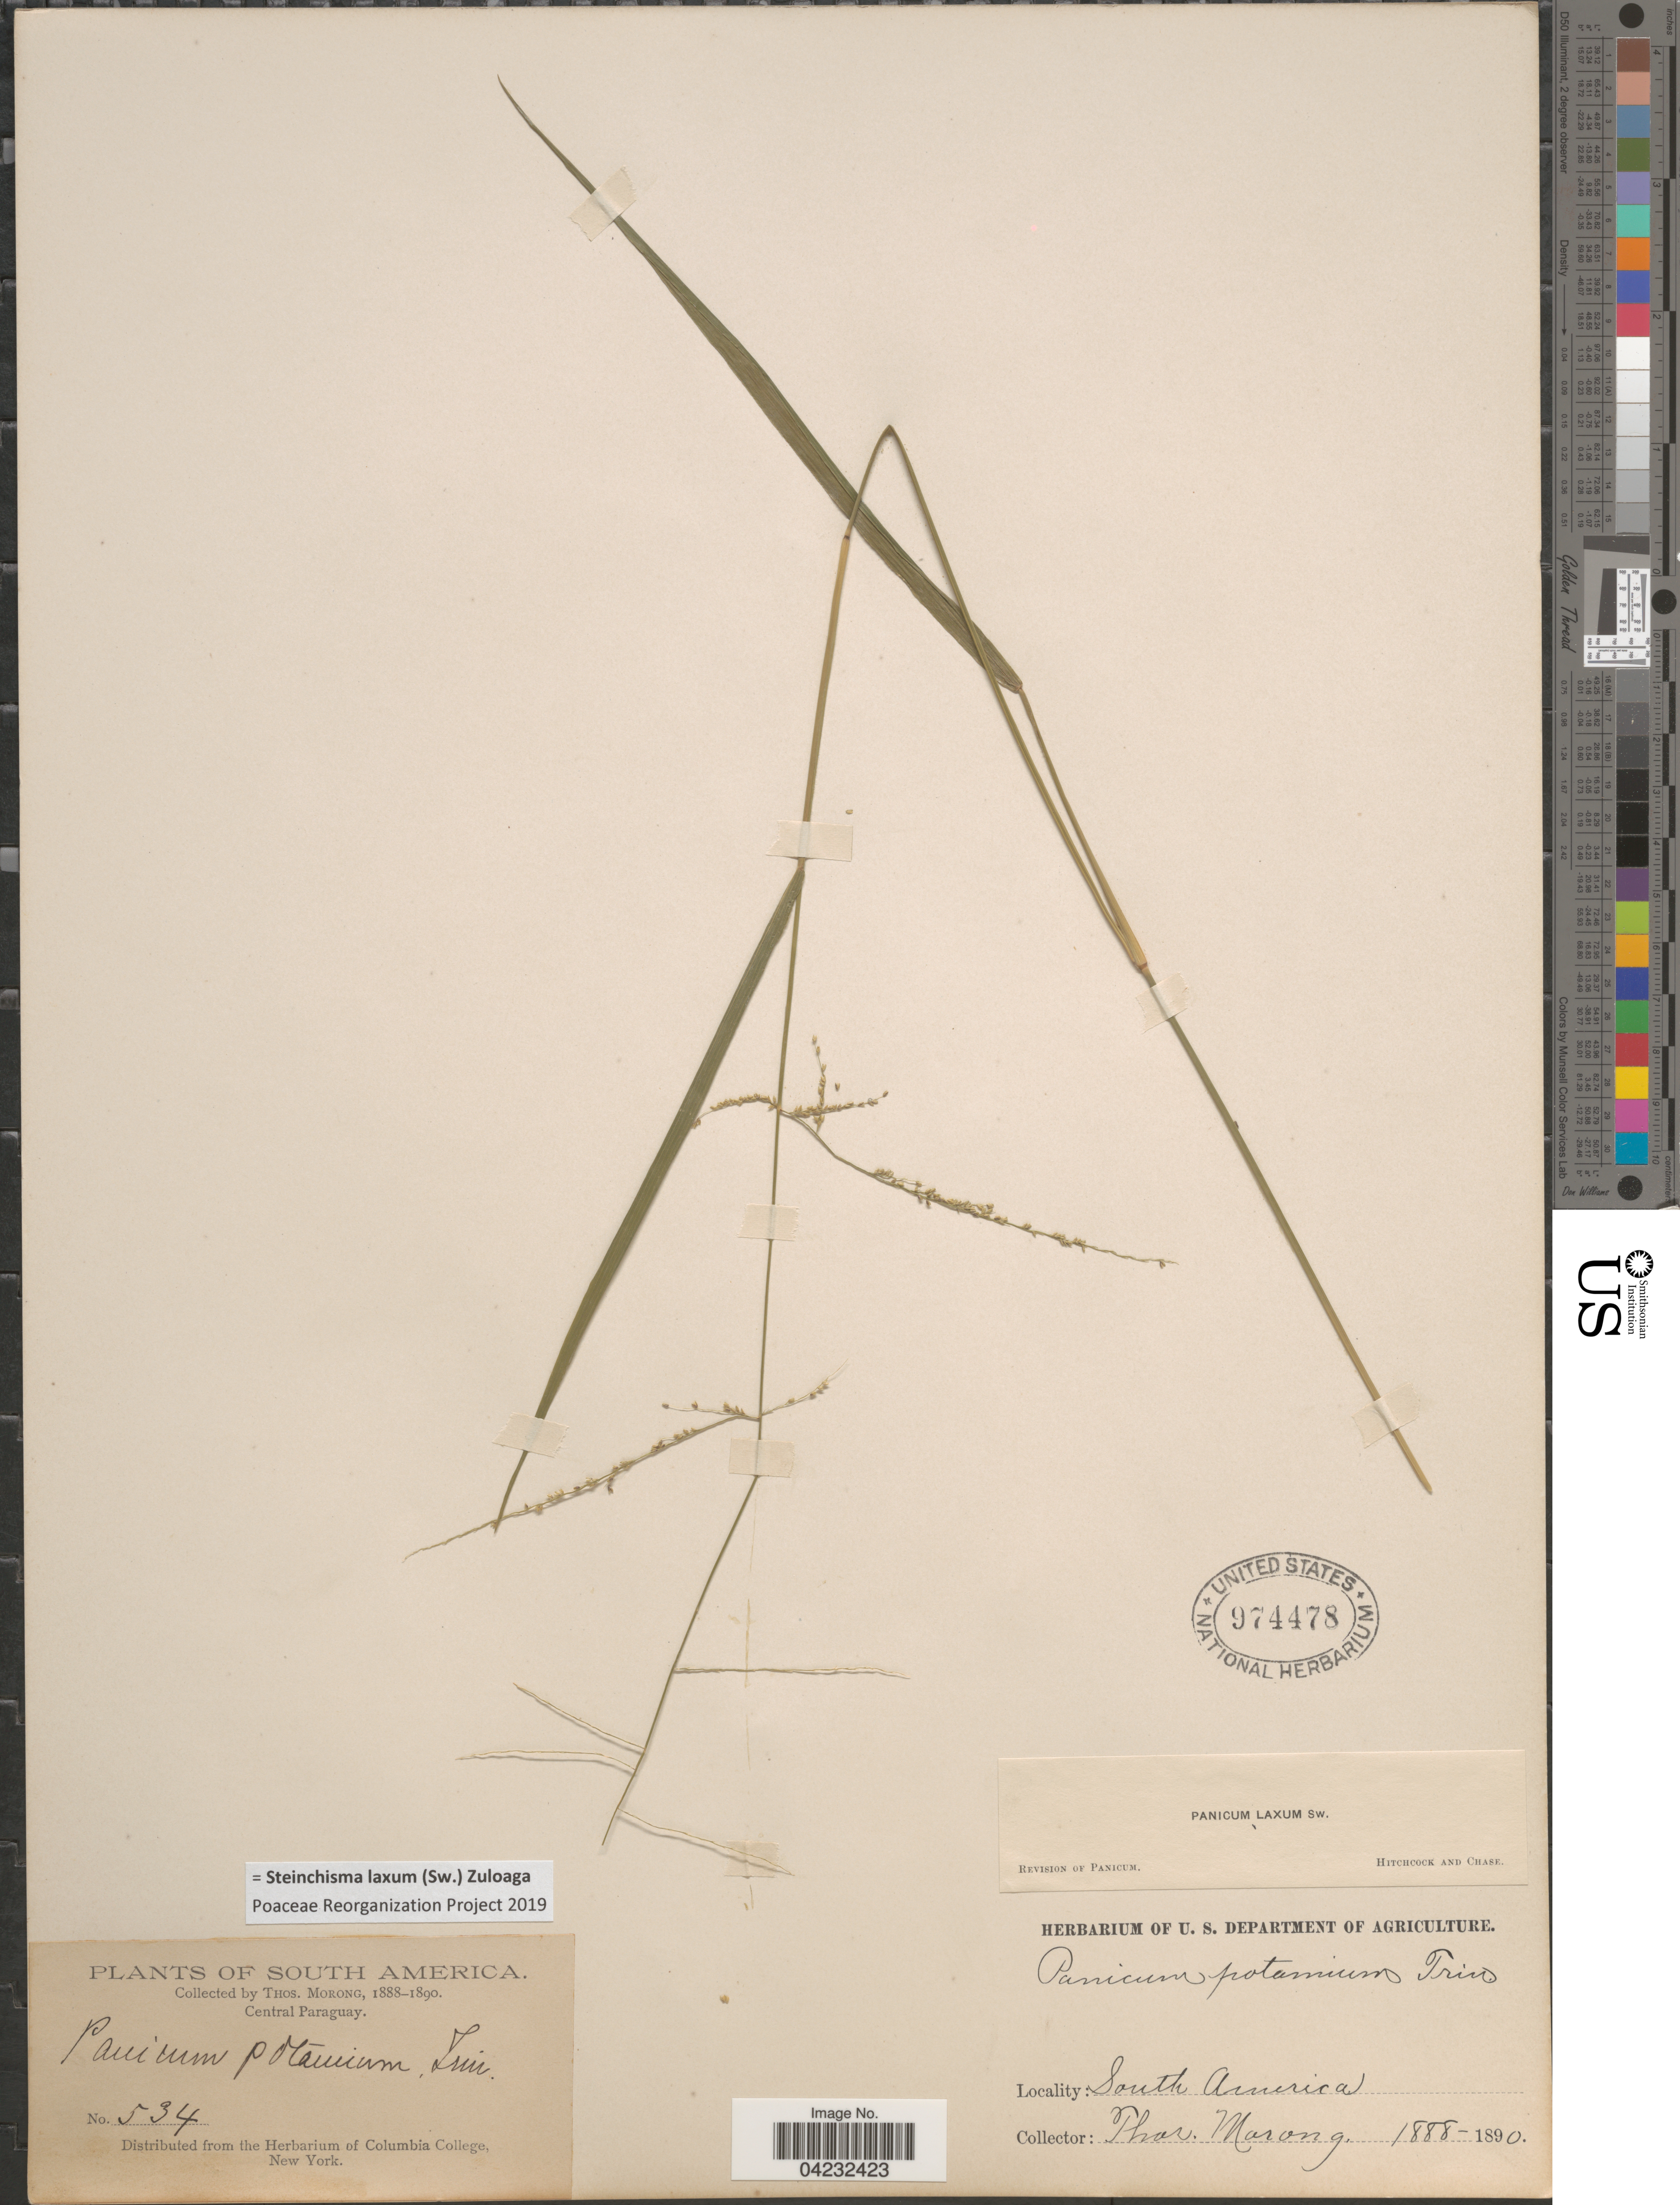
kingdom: Plantae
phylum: Tracheophyta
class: Liliopsida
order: Poales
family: Poaceae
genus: Steinchisma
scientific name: Steinchisma laxum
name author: (Sw.) Zuloaga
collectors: ex herb. T. Morong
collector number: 534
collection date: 1888/1890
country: Paraguay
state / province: Central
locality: Central Paraguay.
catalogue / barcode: US 974478